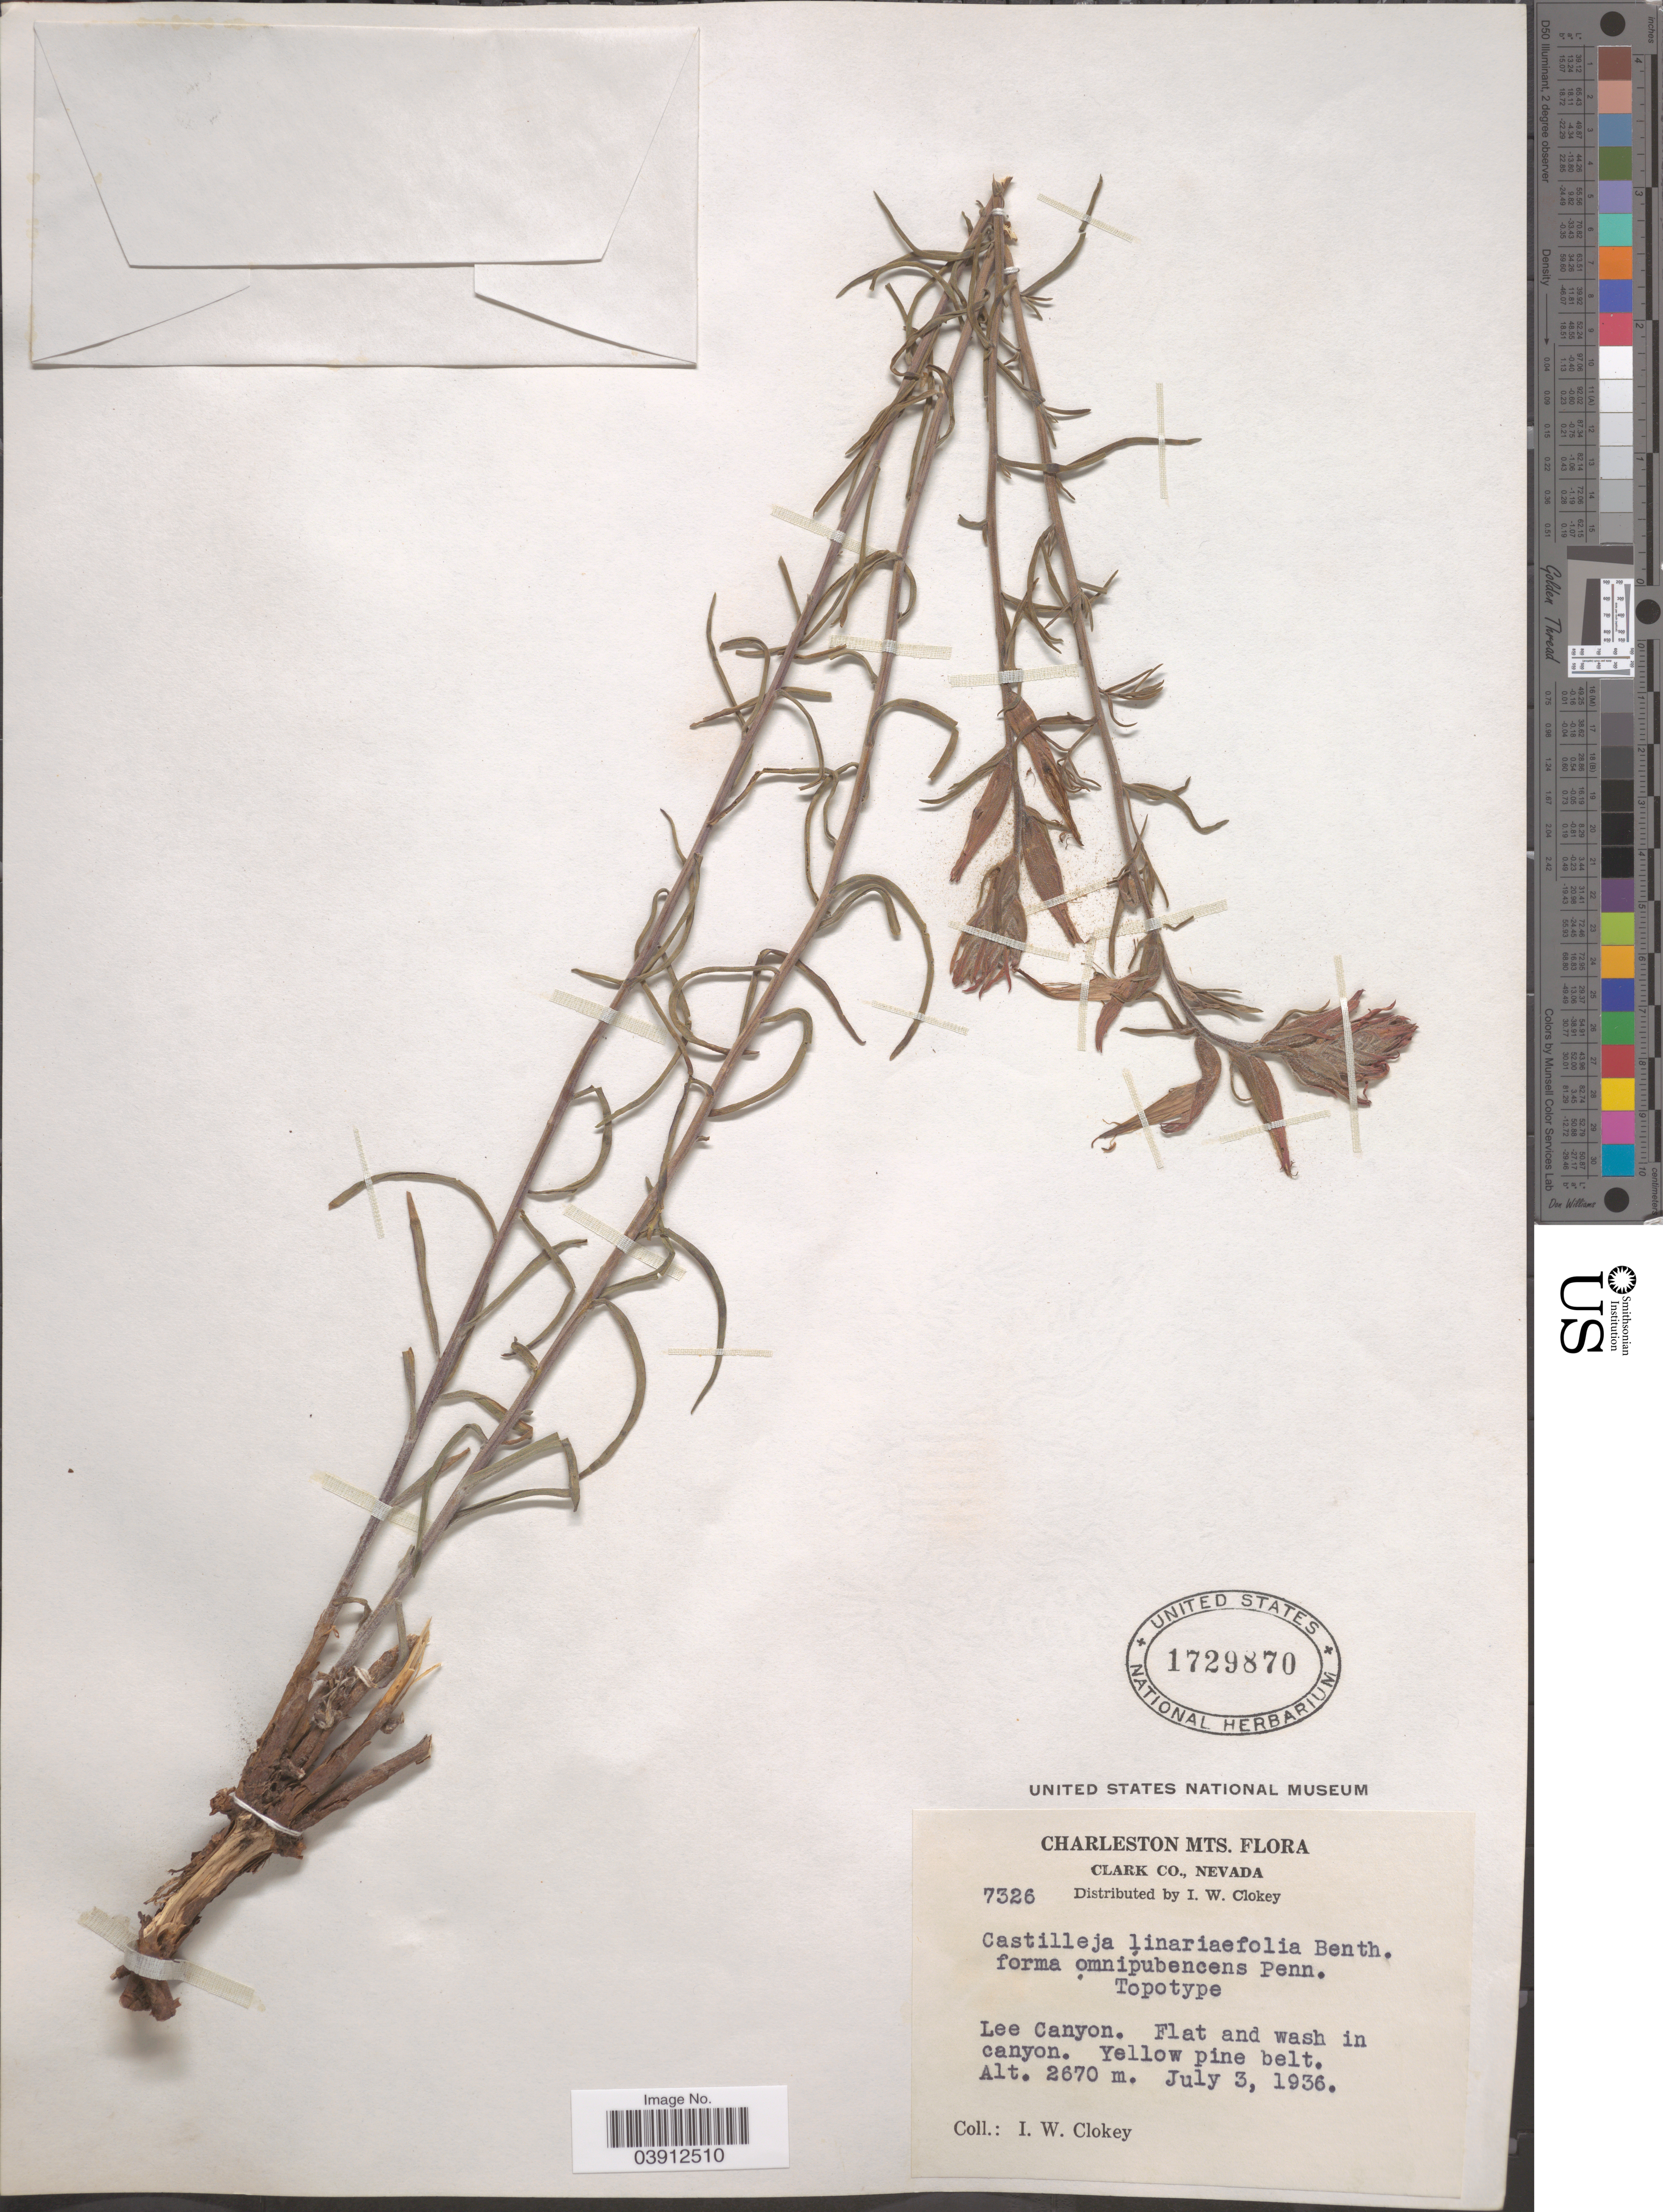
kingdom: Plantae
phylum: Tracheophyta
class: Magnoliopsida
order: Lamiales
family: Orobanchaceae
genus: Castilleja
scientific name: Castilleja linariifolia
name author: Benth.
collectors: I. W. Clokey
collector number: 7326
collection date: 1936-07-03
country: United States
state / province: Nevada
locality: Charleston Mts. Clark Co. Lee Canyon. Flat and wash in canyon. Yellow pine belt.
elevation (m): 2670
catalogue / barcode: US 1729870